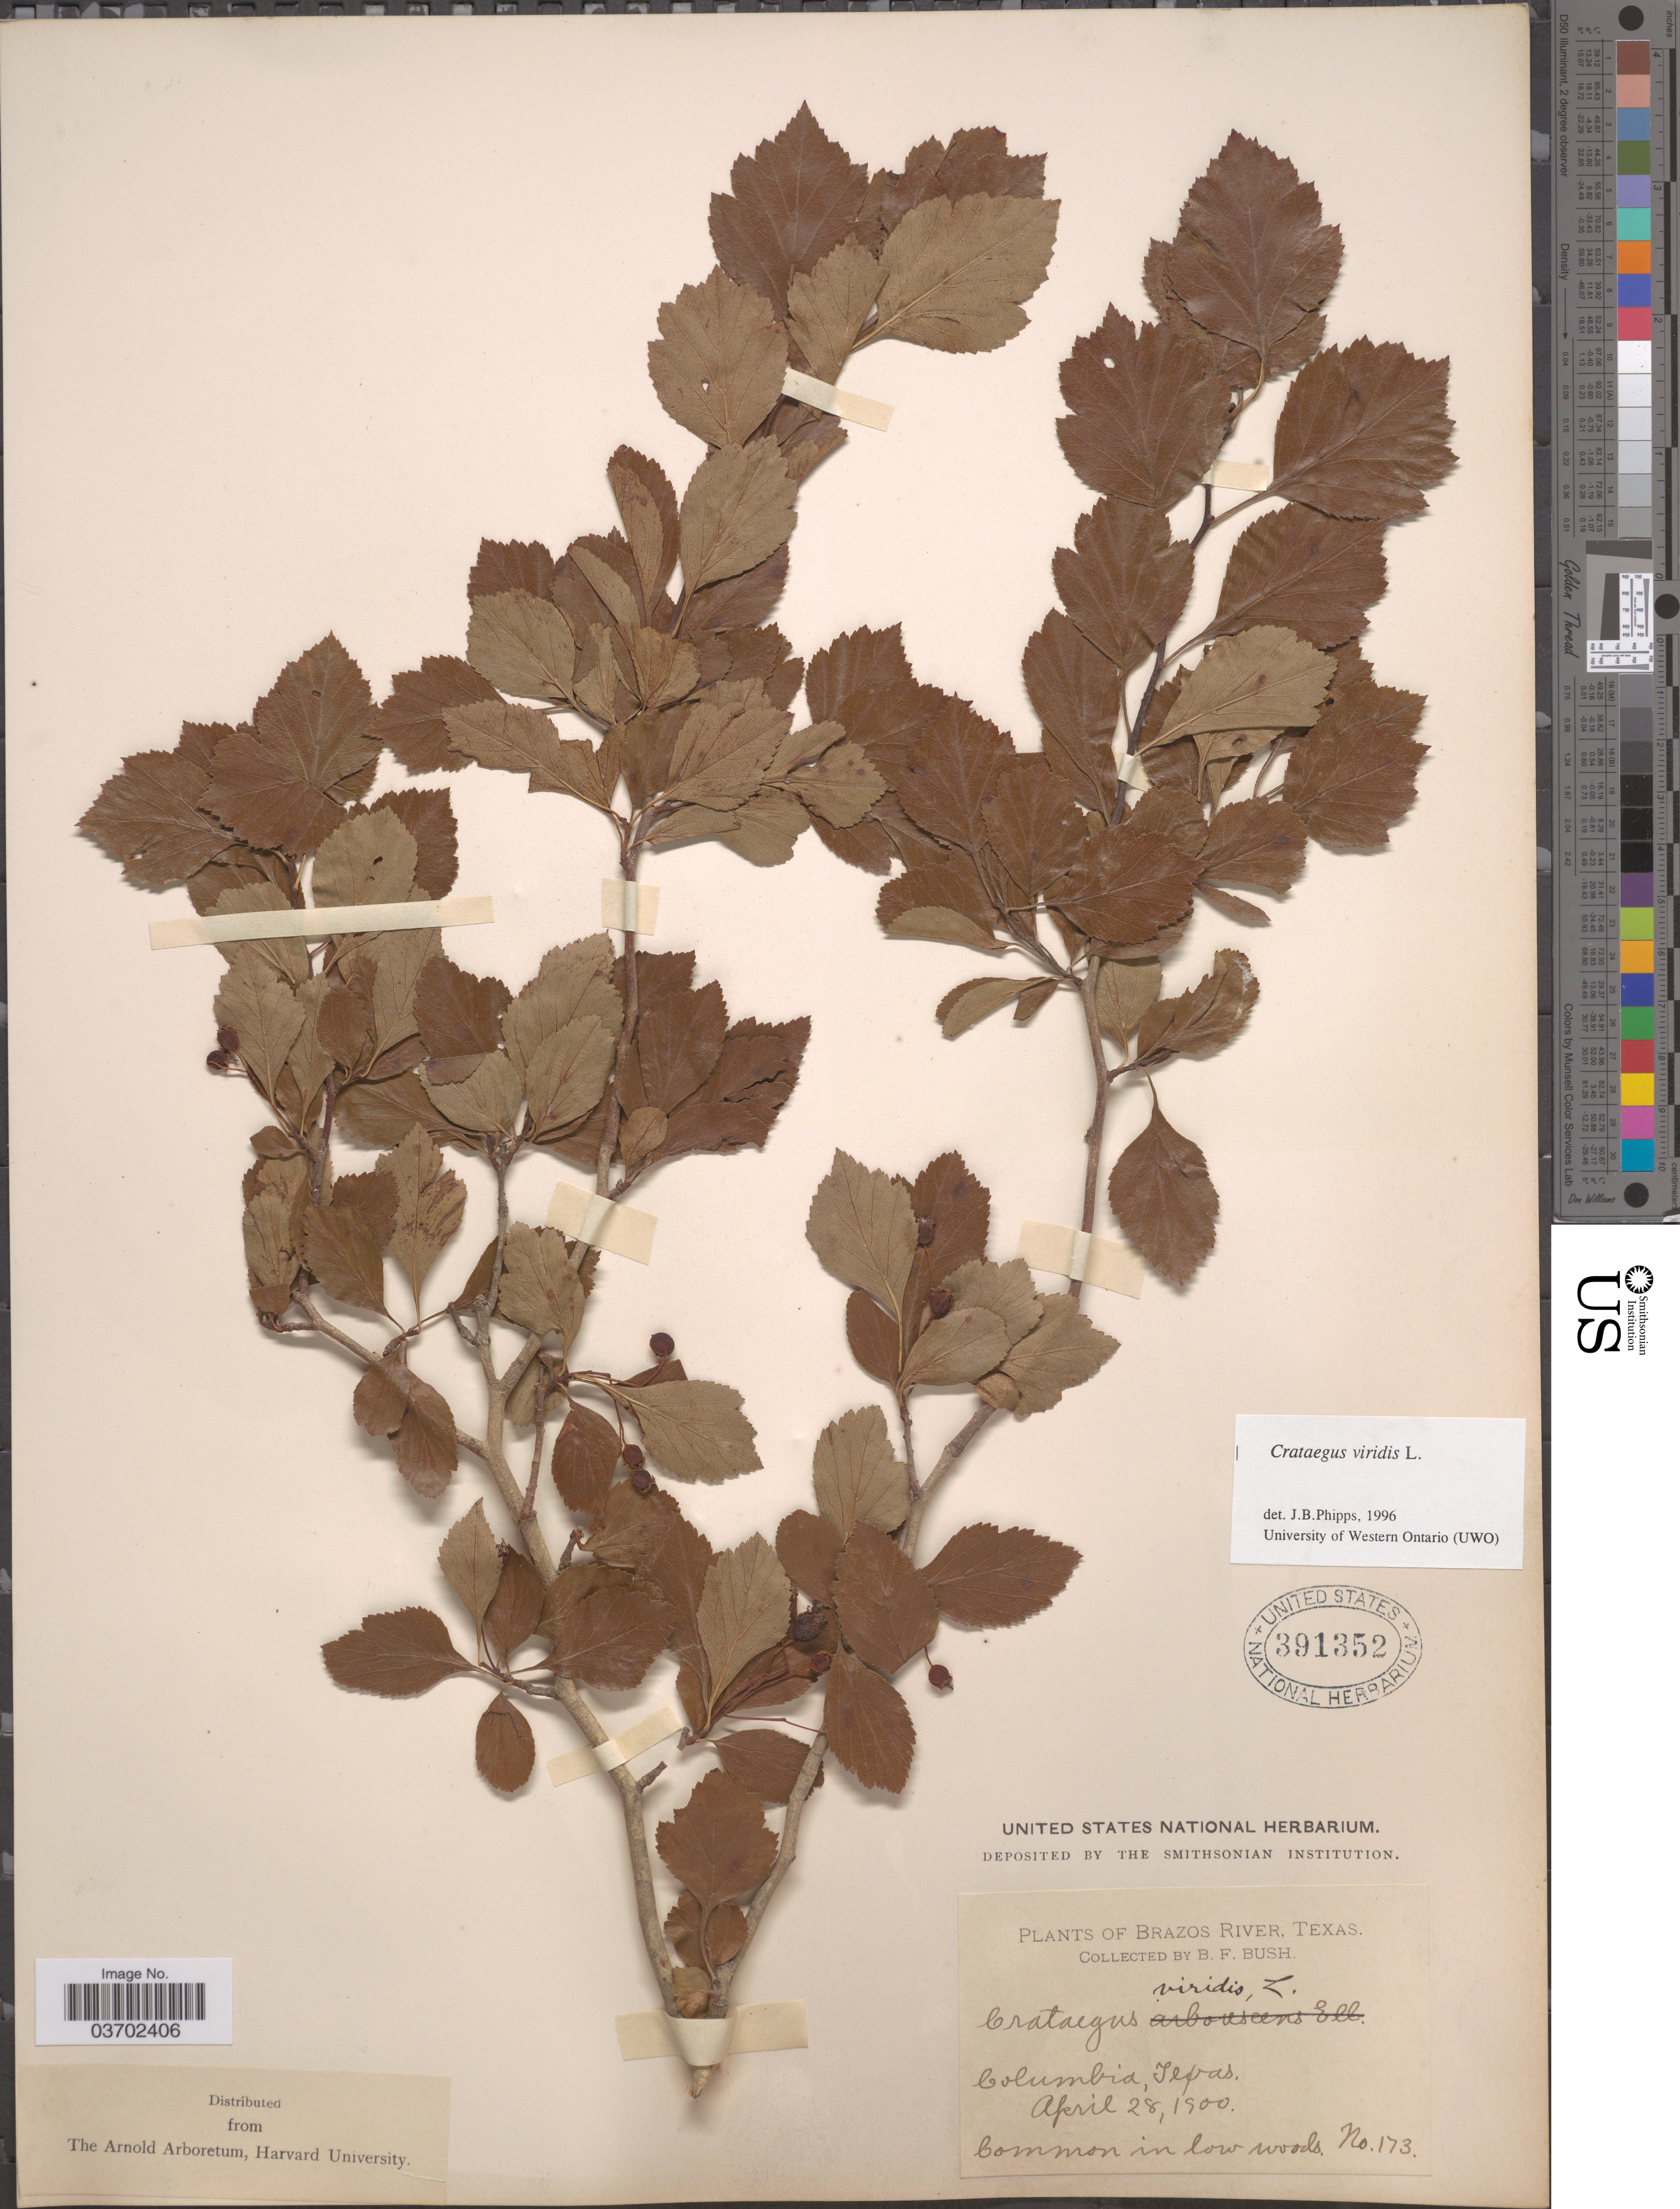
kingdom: Plantae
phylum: Tracheophyta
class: Magnoliopsida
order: Rosales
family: Rosaceae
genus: Crataegus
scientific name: Crataegus viridis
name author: L.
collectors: B. F. Bush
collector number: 173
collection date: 1900-04-28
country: United States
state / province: Texas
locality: Brazos River. Columbia.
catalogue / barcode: US 391352